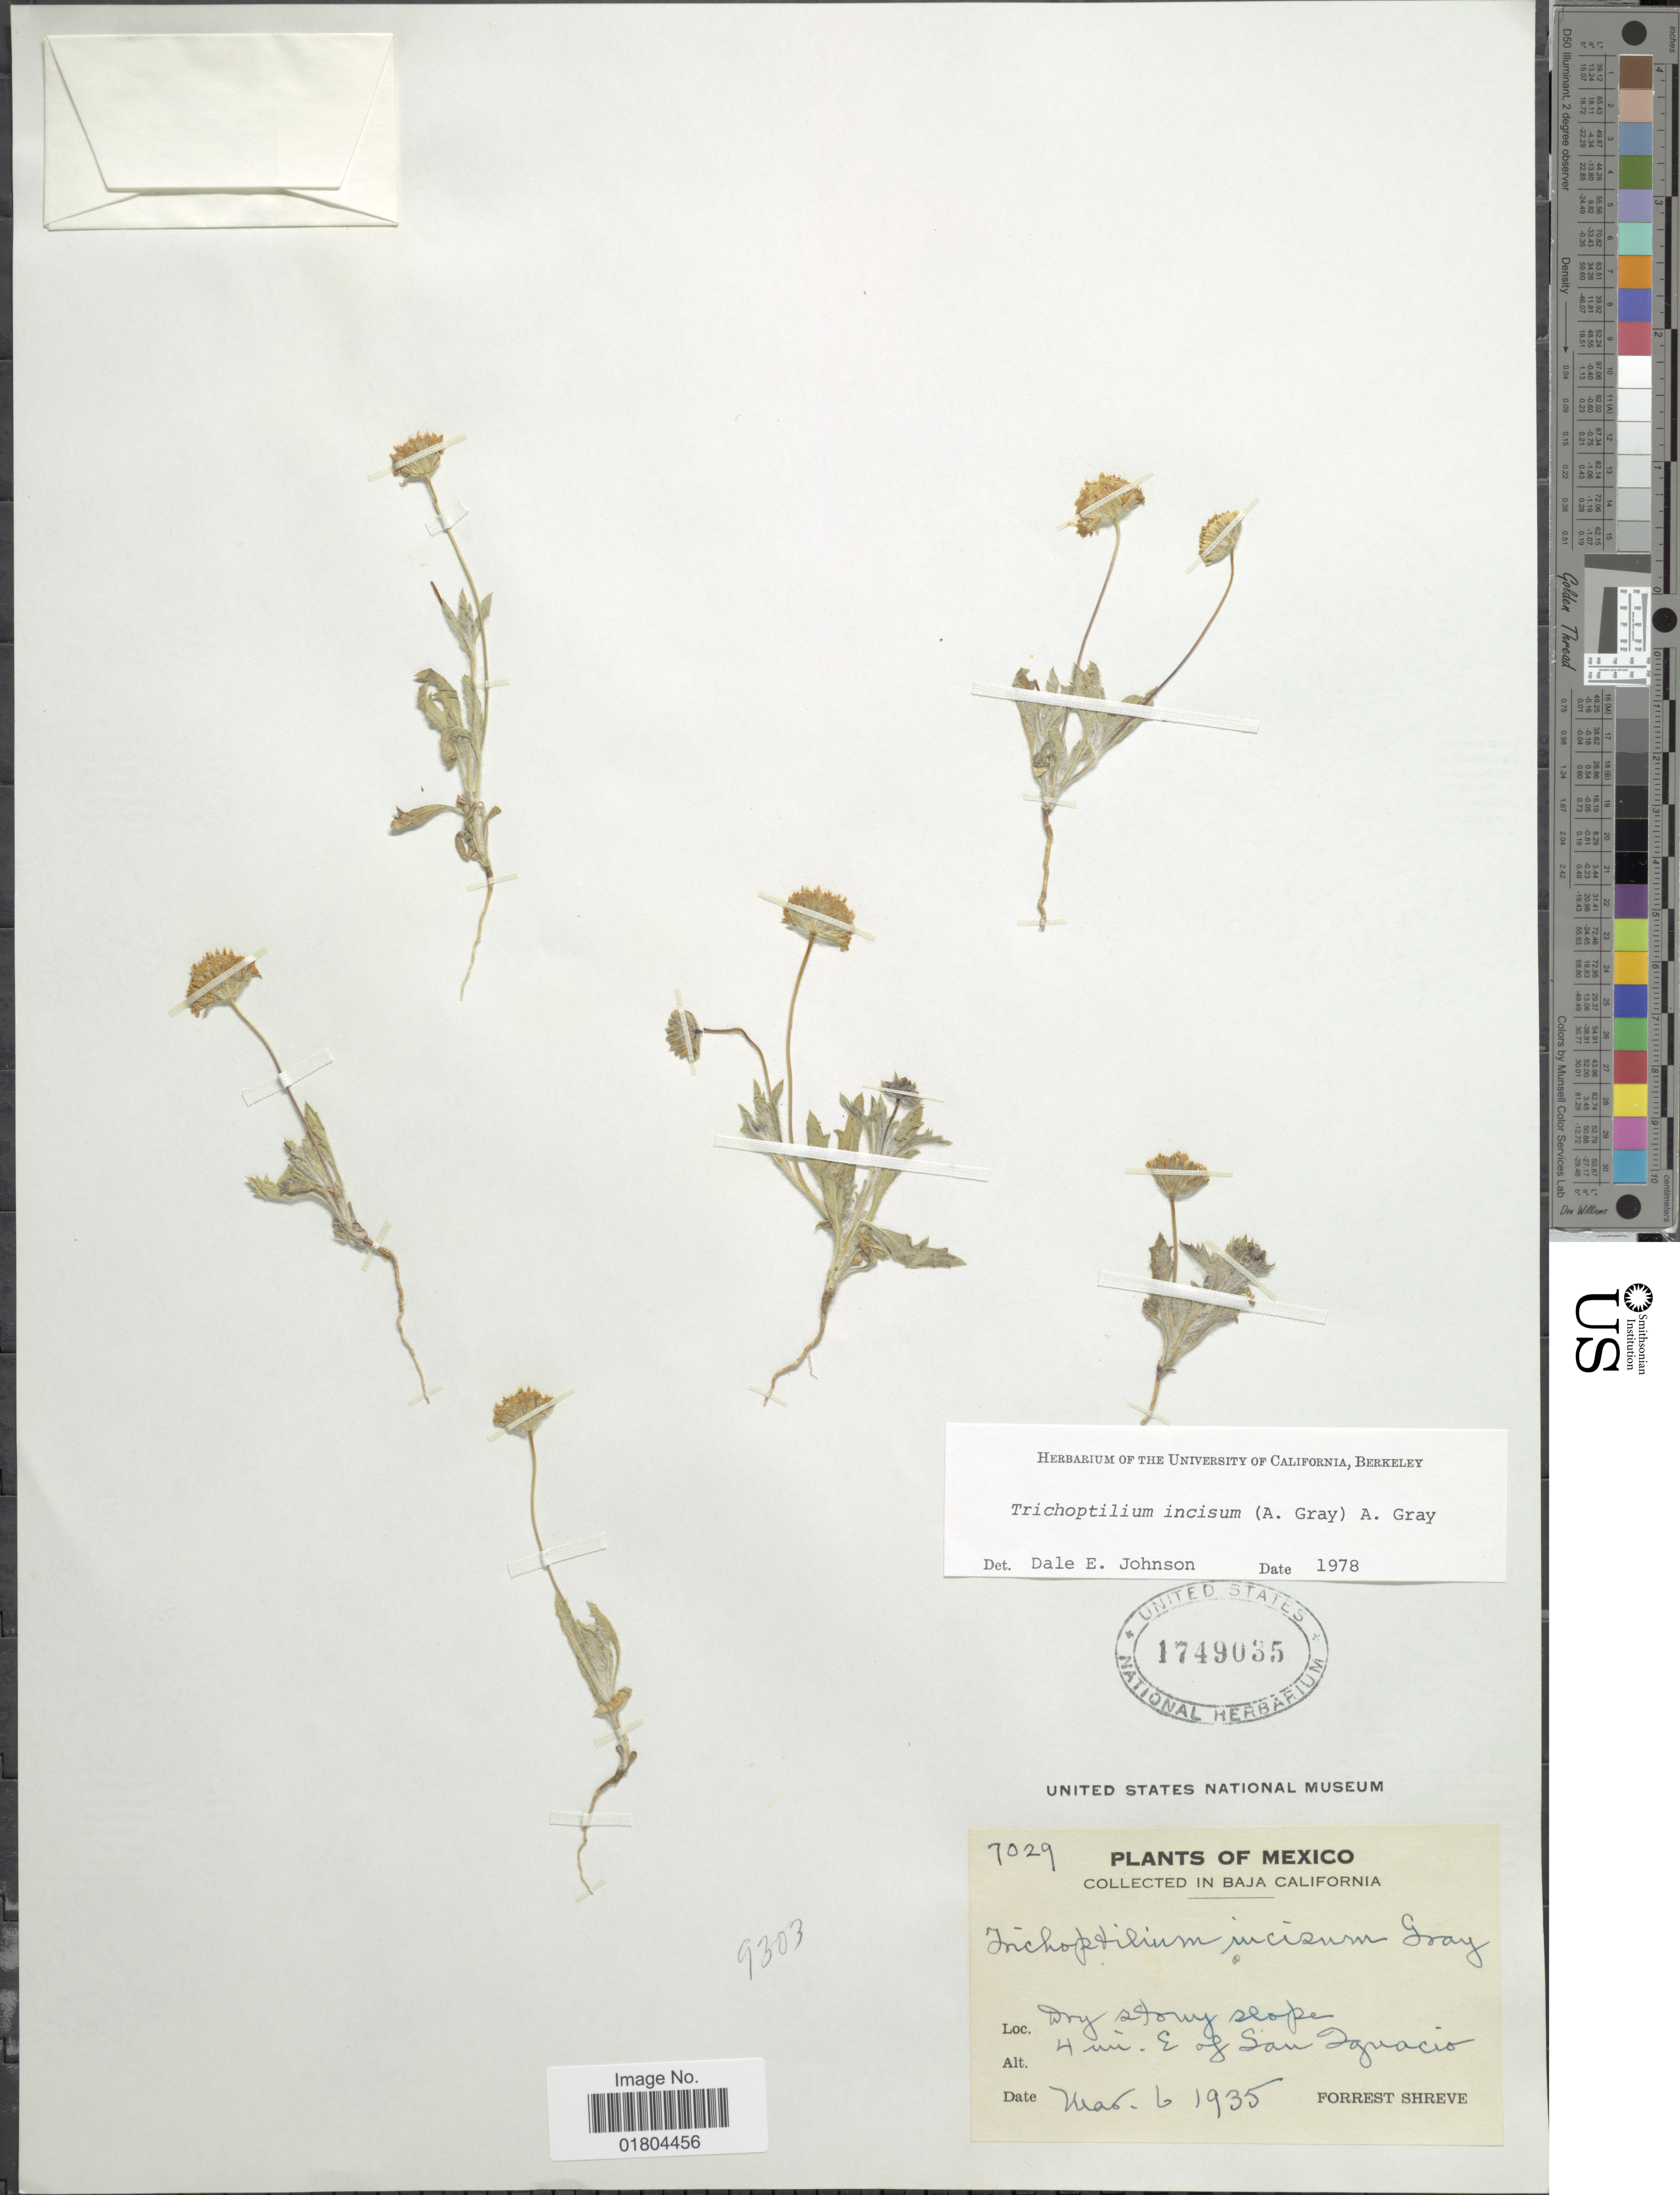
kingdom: Plantae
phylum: Tracheophyta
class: Magnoliopsida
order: Asterales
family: Asteraceae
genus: Trichoptilium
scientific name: Trichoptilium incisum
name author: (A. Gray) A. Gray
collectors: F. Shreve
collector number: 7029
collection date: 1935-03-06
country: Mexico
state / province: Baja California Sur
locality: Dry stony slope 4 mi E of San Ignacio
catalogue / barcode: US 1749035